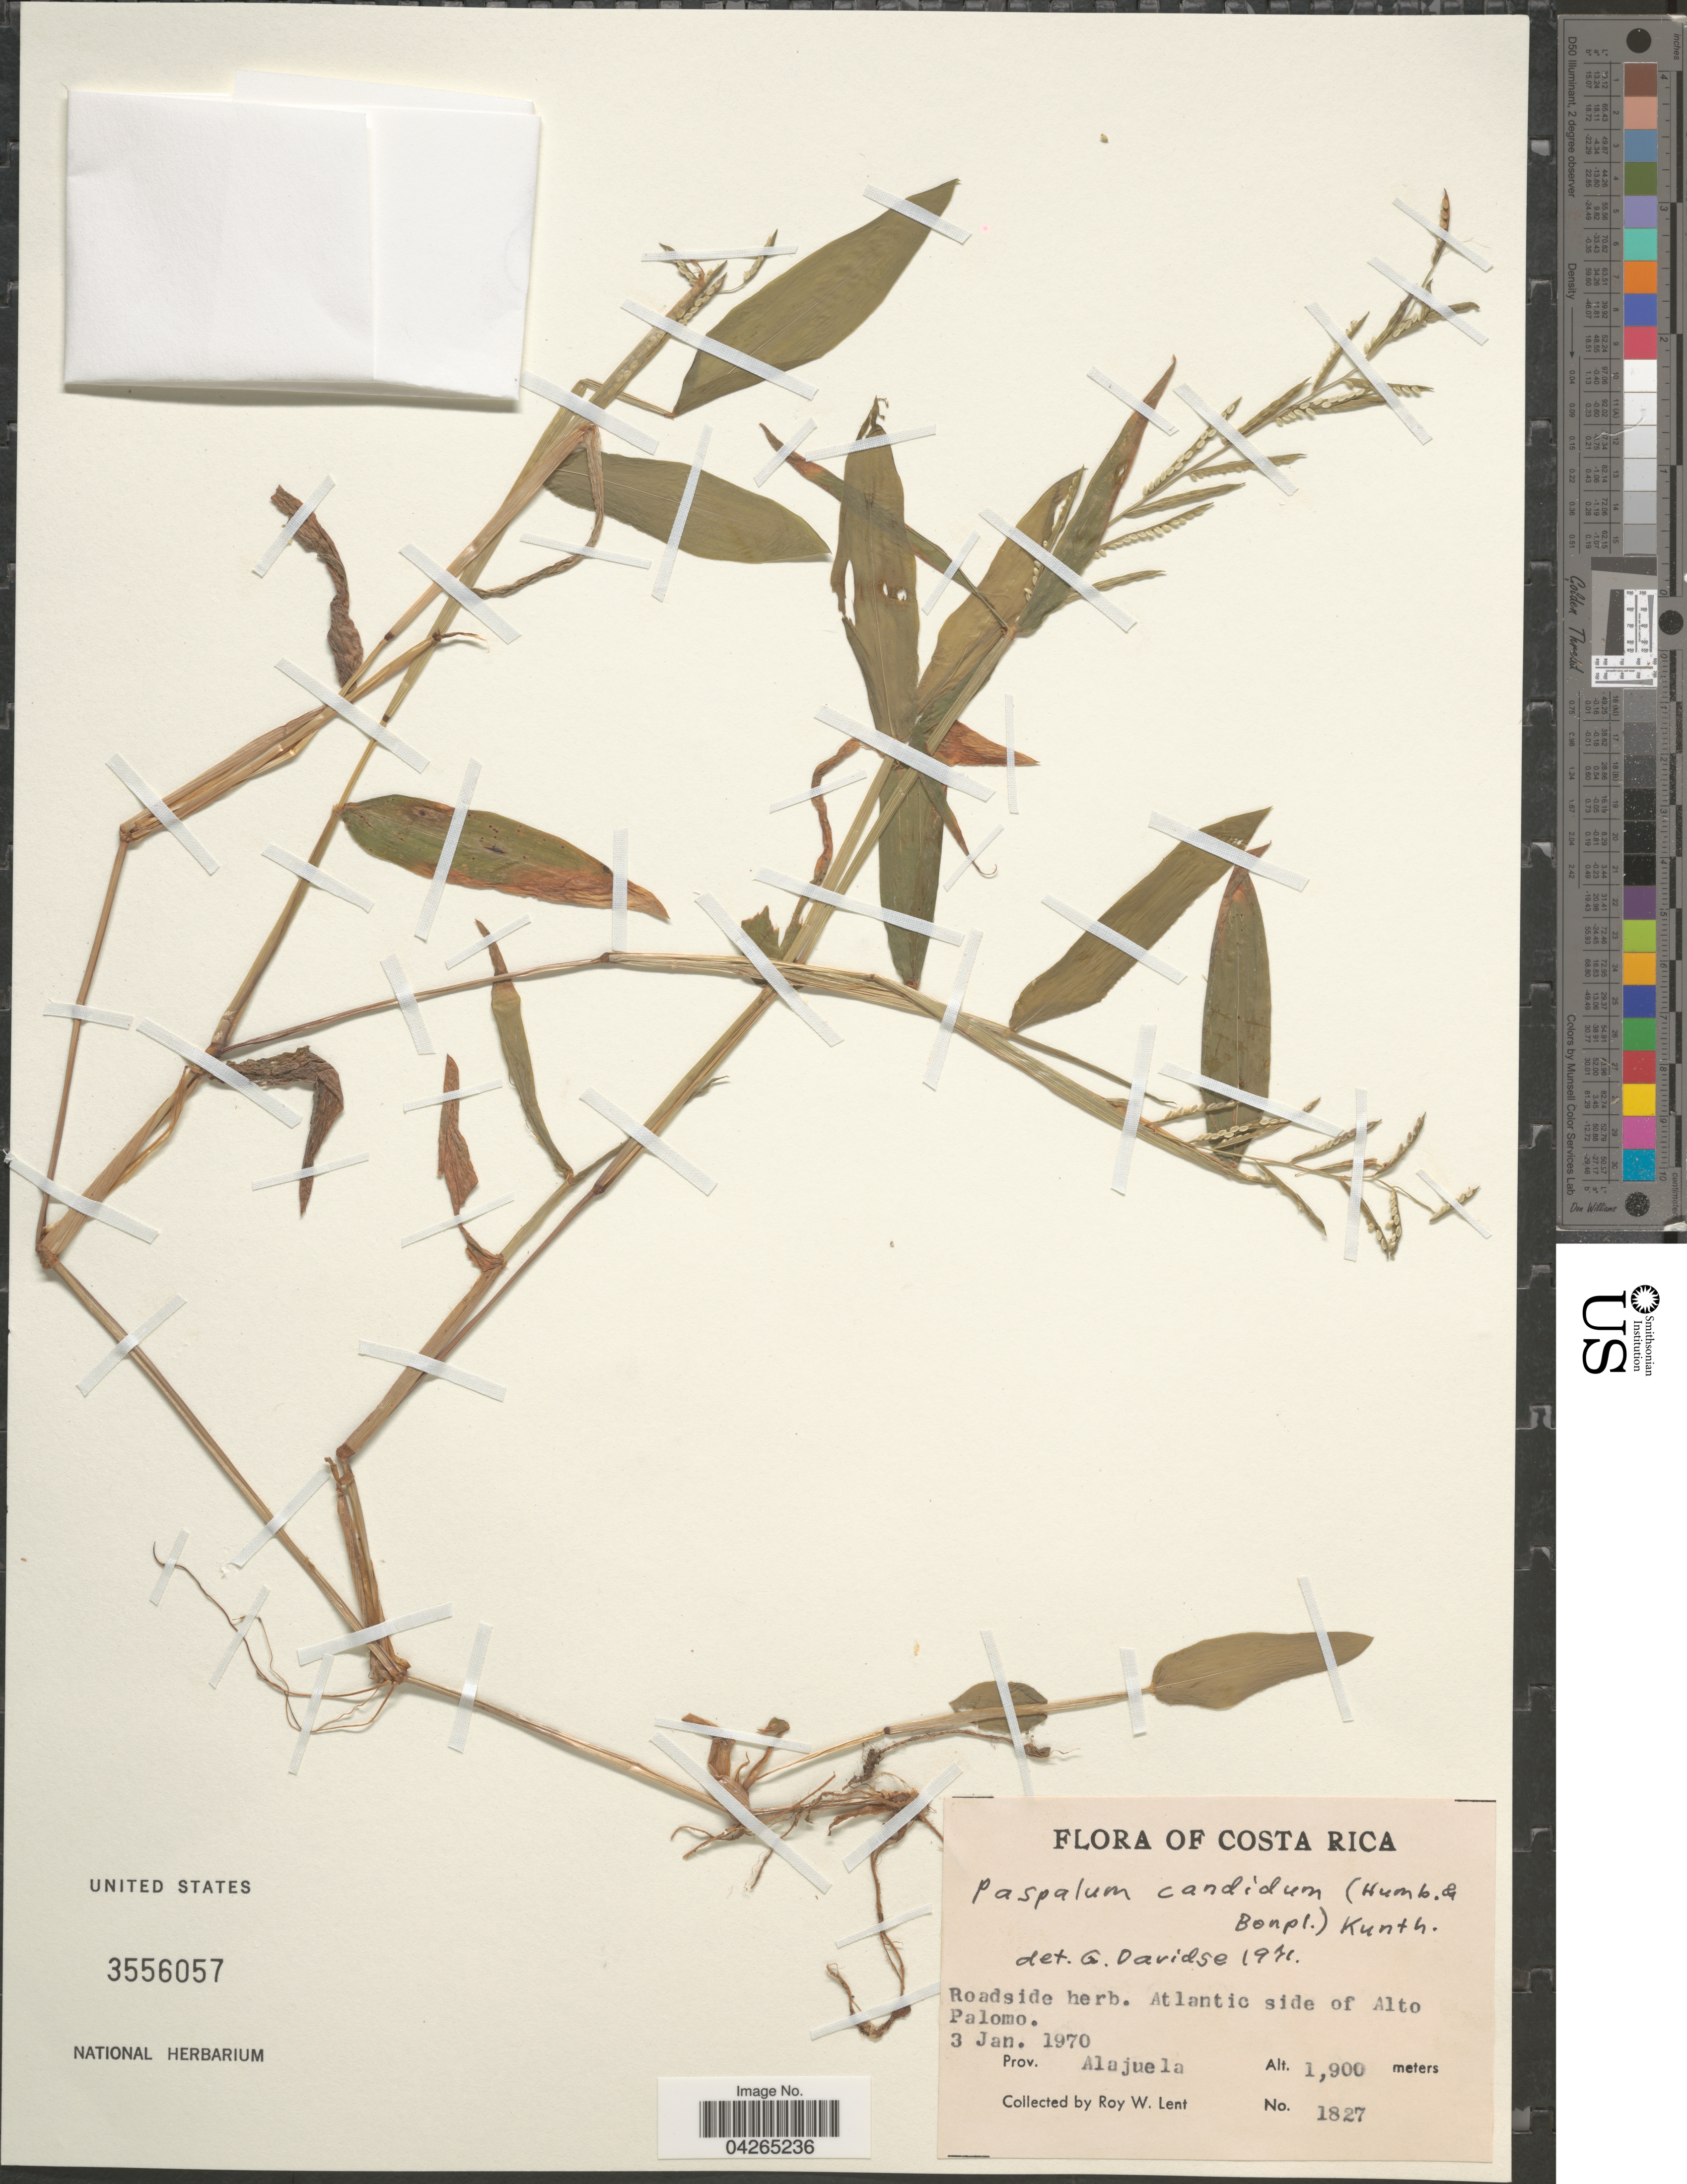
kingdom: Plantae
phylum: Tracheophyta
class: Liliopsida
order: Poales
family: Poaceae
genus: Paspalum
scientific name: Paspalum candidum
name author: (Humb. & Bonpl. ex Fleugge) Kunth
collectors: R. W. Lent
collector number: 1827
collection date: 1970-01-03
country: Costa Rica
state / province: Alajuela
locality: Atlantic side of Alto Palomo.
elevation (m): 1900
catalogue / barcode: US 3556057